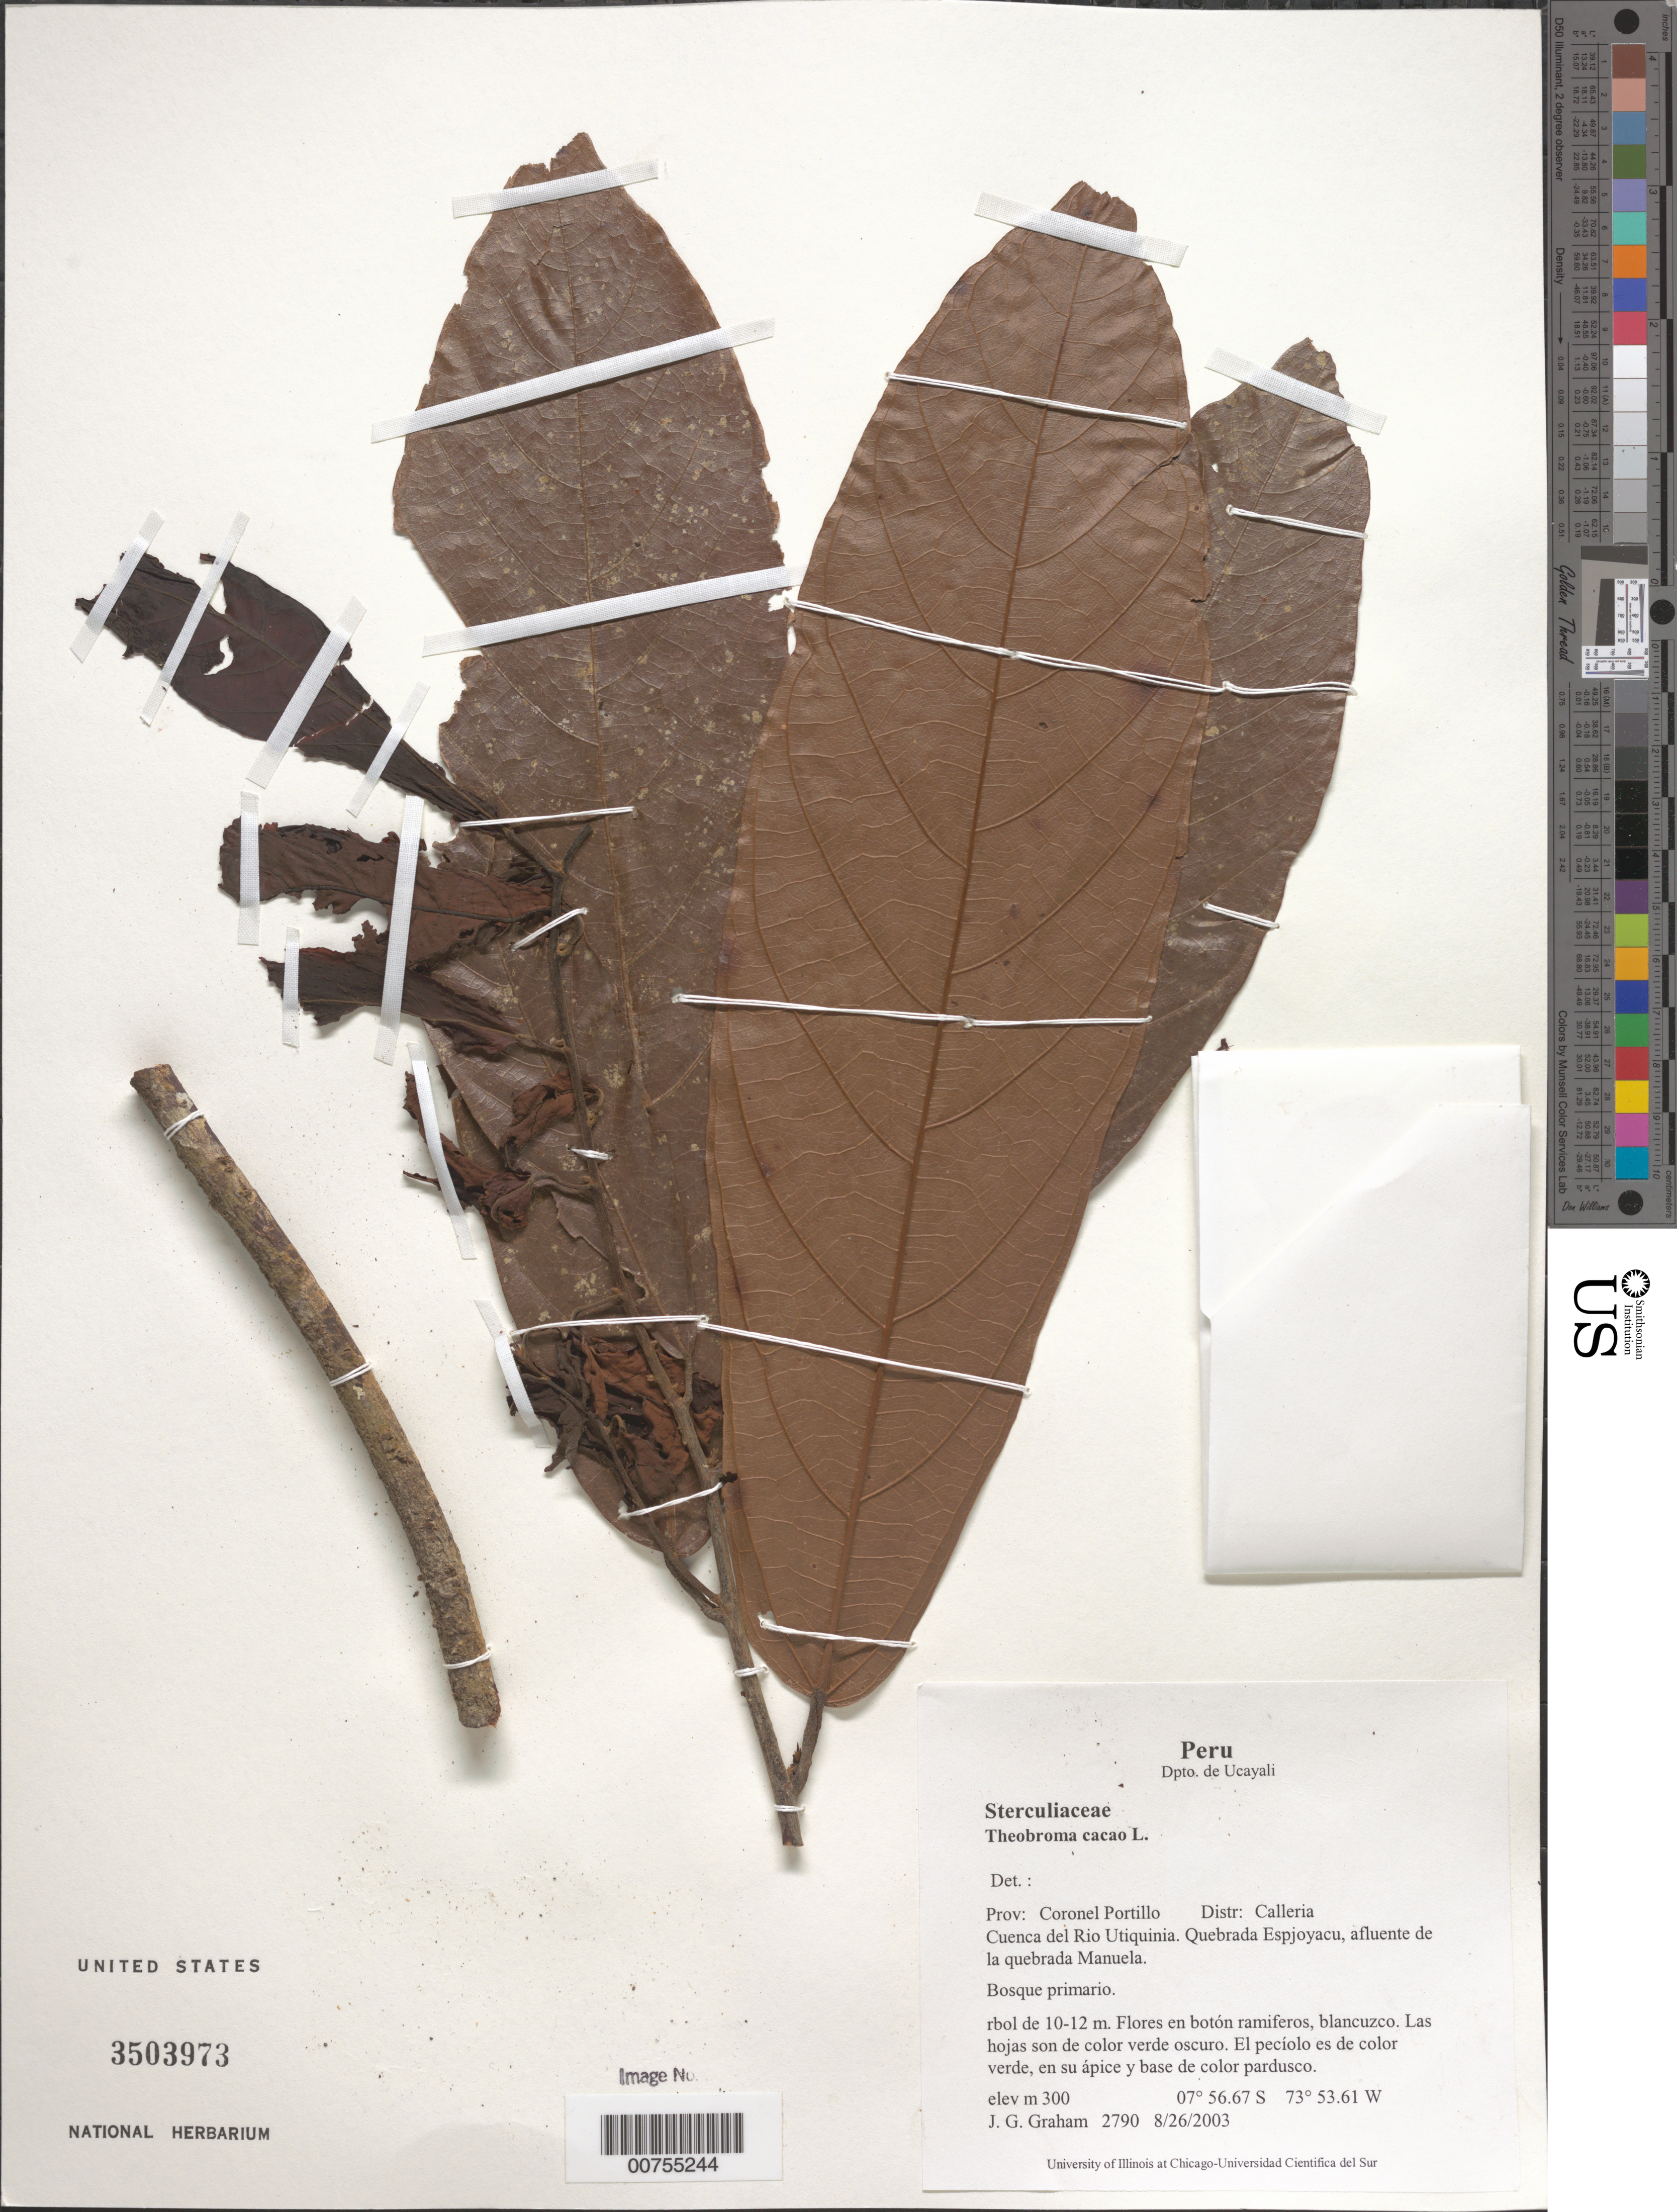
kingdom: Plantae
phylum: Tracheophyta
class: Magnoliopsida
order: Malvales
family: Malvaceae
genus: Theobroma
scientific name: Theobroma cacao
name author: L.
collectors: J. Graham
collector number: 2790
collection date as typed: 26 Aug 2003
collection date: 2003-08-26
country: Peru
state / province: Ucayali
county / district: Coronel Portillo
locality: Cuenca del Río Utiquinia. Quebrada Espjoyacu, afluente de la quebrada Manuela.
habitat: Bosque primario.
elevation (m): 300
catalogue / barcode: US 350397